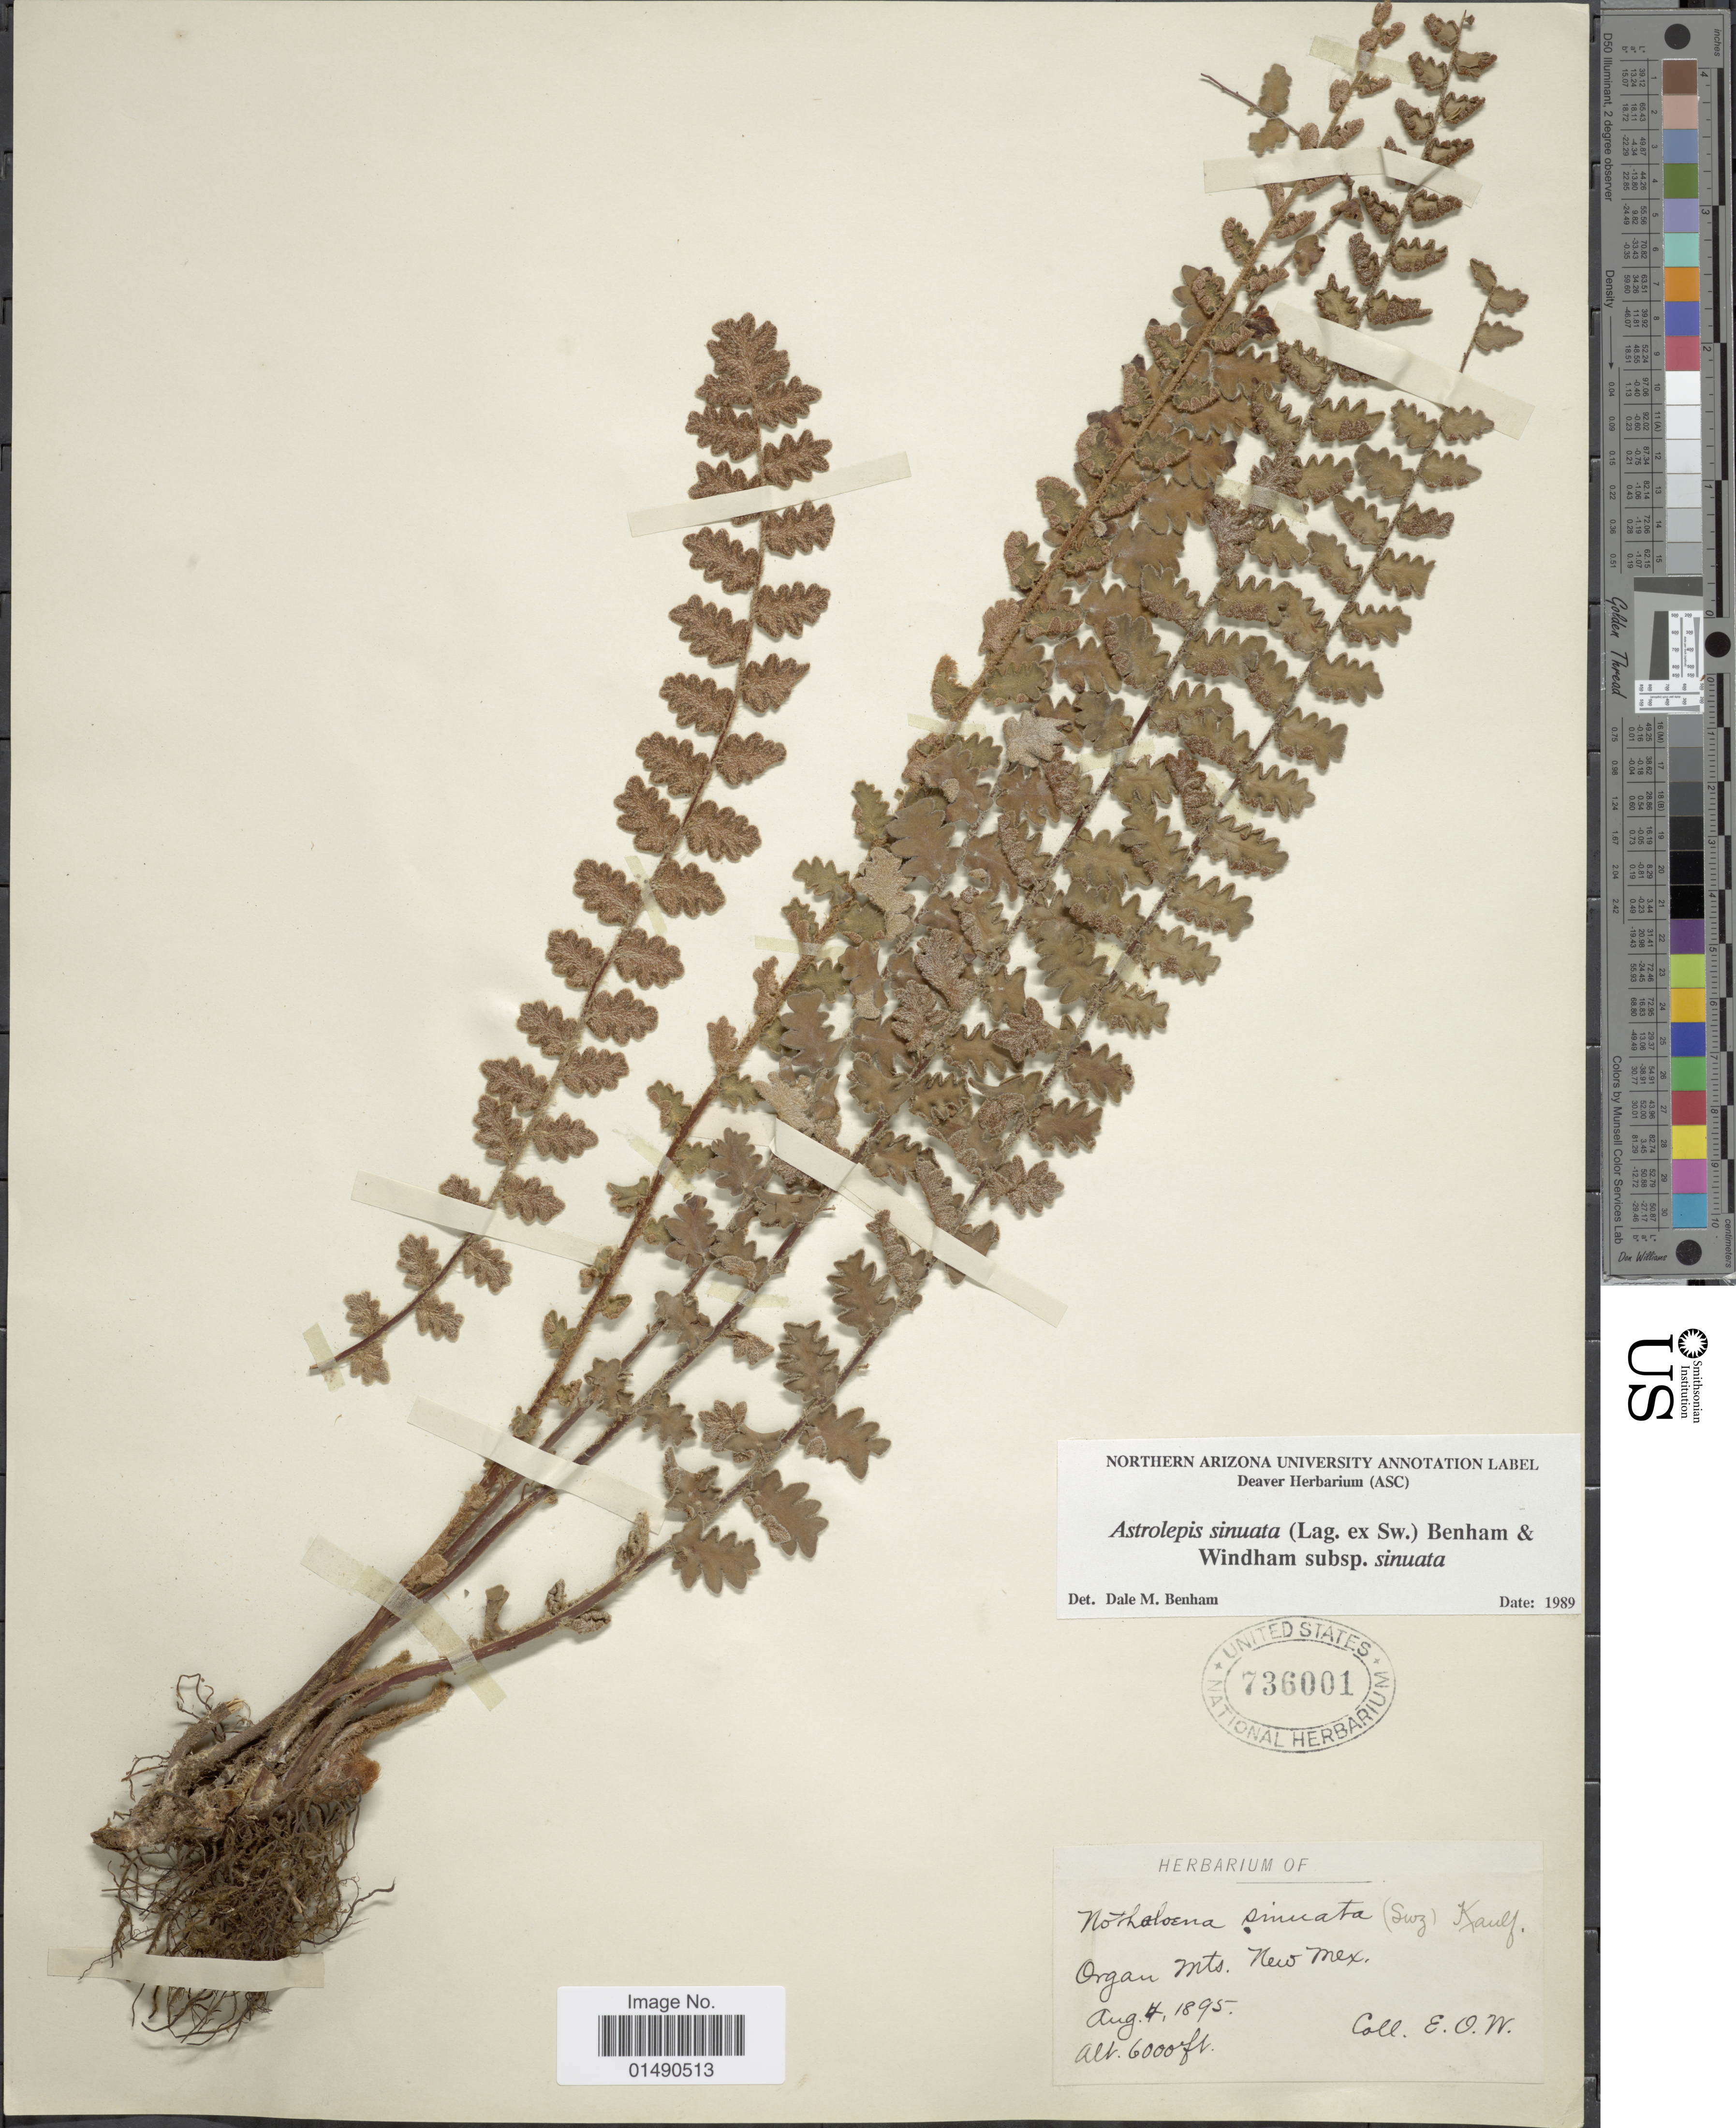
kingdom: Plantae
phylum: Tracheophyta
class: Polypodiopsida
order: Polypodiales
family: Pteridaceae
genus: Astrolepis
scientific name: Astrolepis sinuata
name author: (Lag. ex Sw.) D.M. Benham & Windham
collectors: E. O. Wooton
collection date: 1895-08-04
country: United States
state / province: New Mexico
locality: Organ Mts.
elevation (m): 1829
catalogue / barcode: US 736001